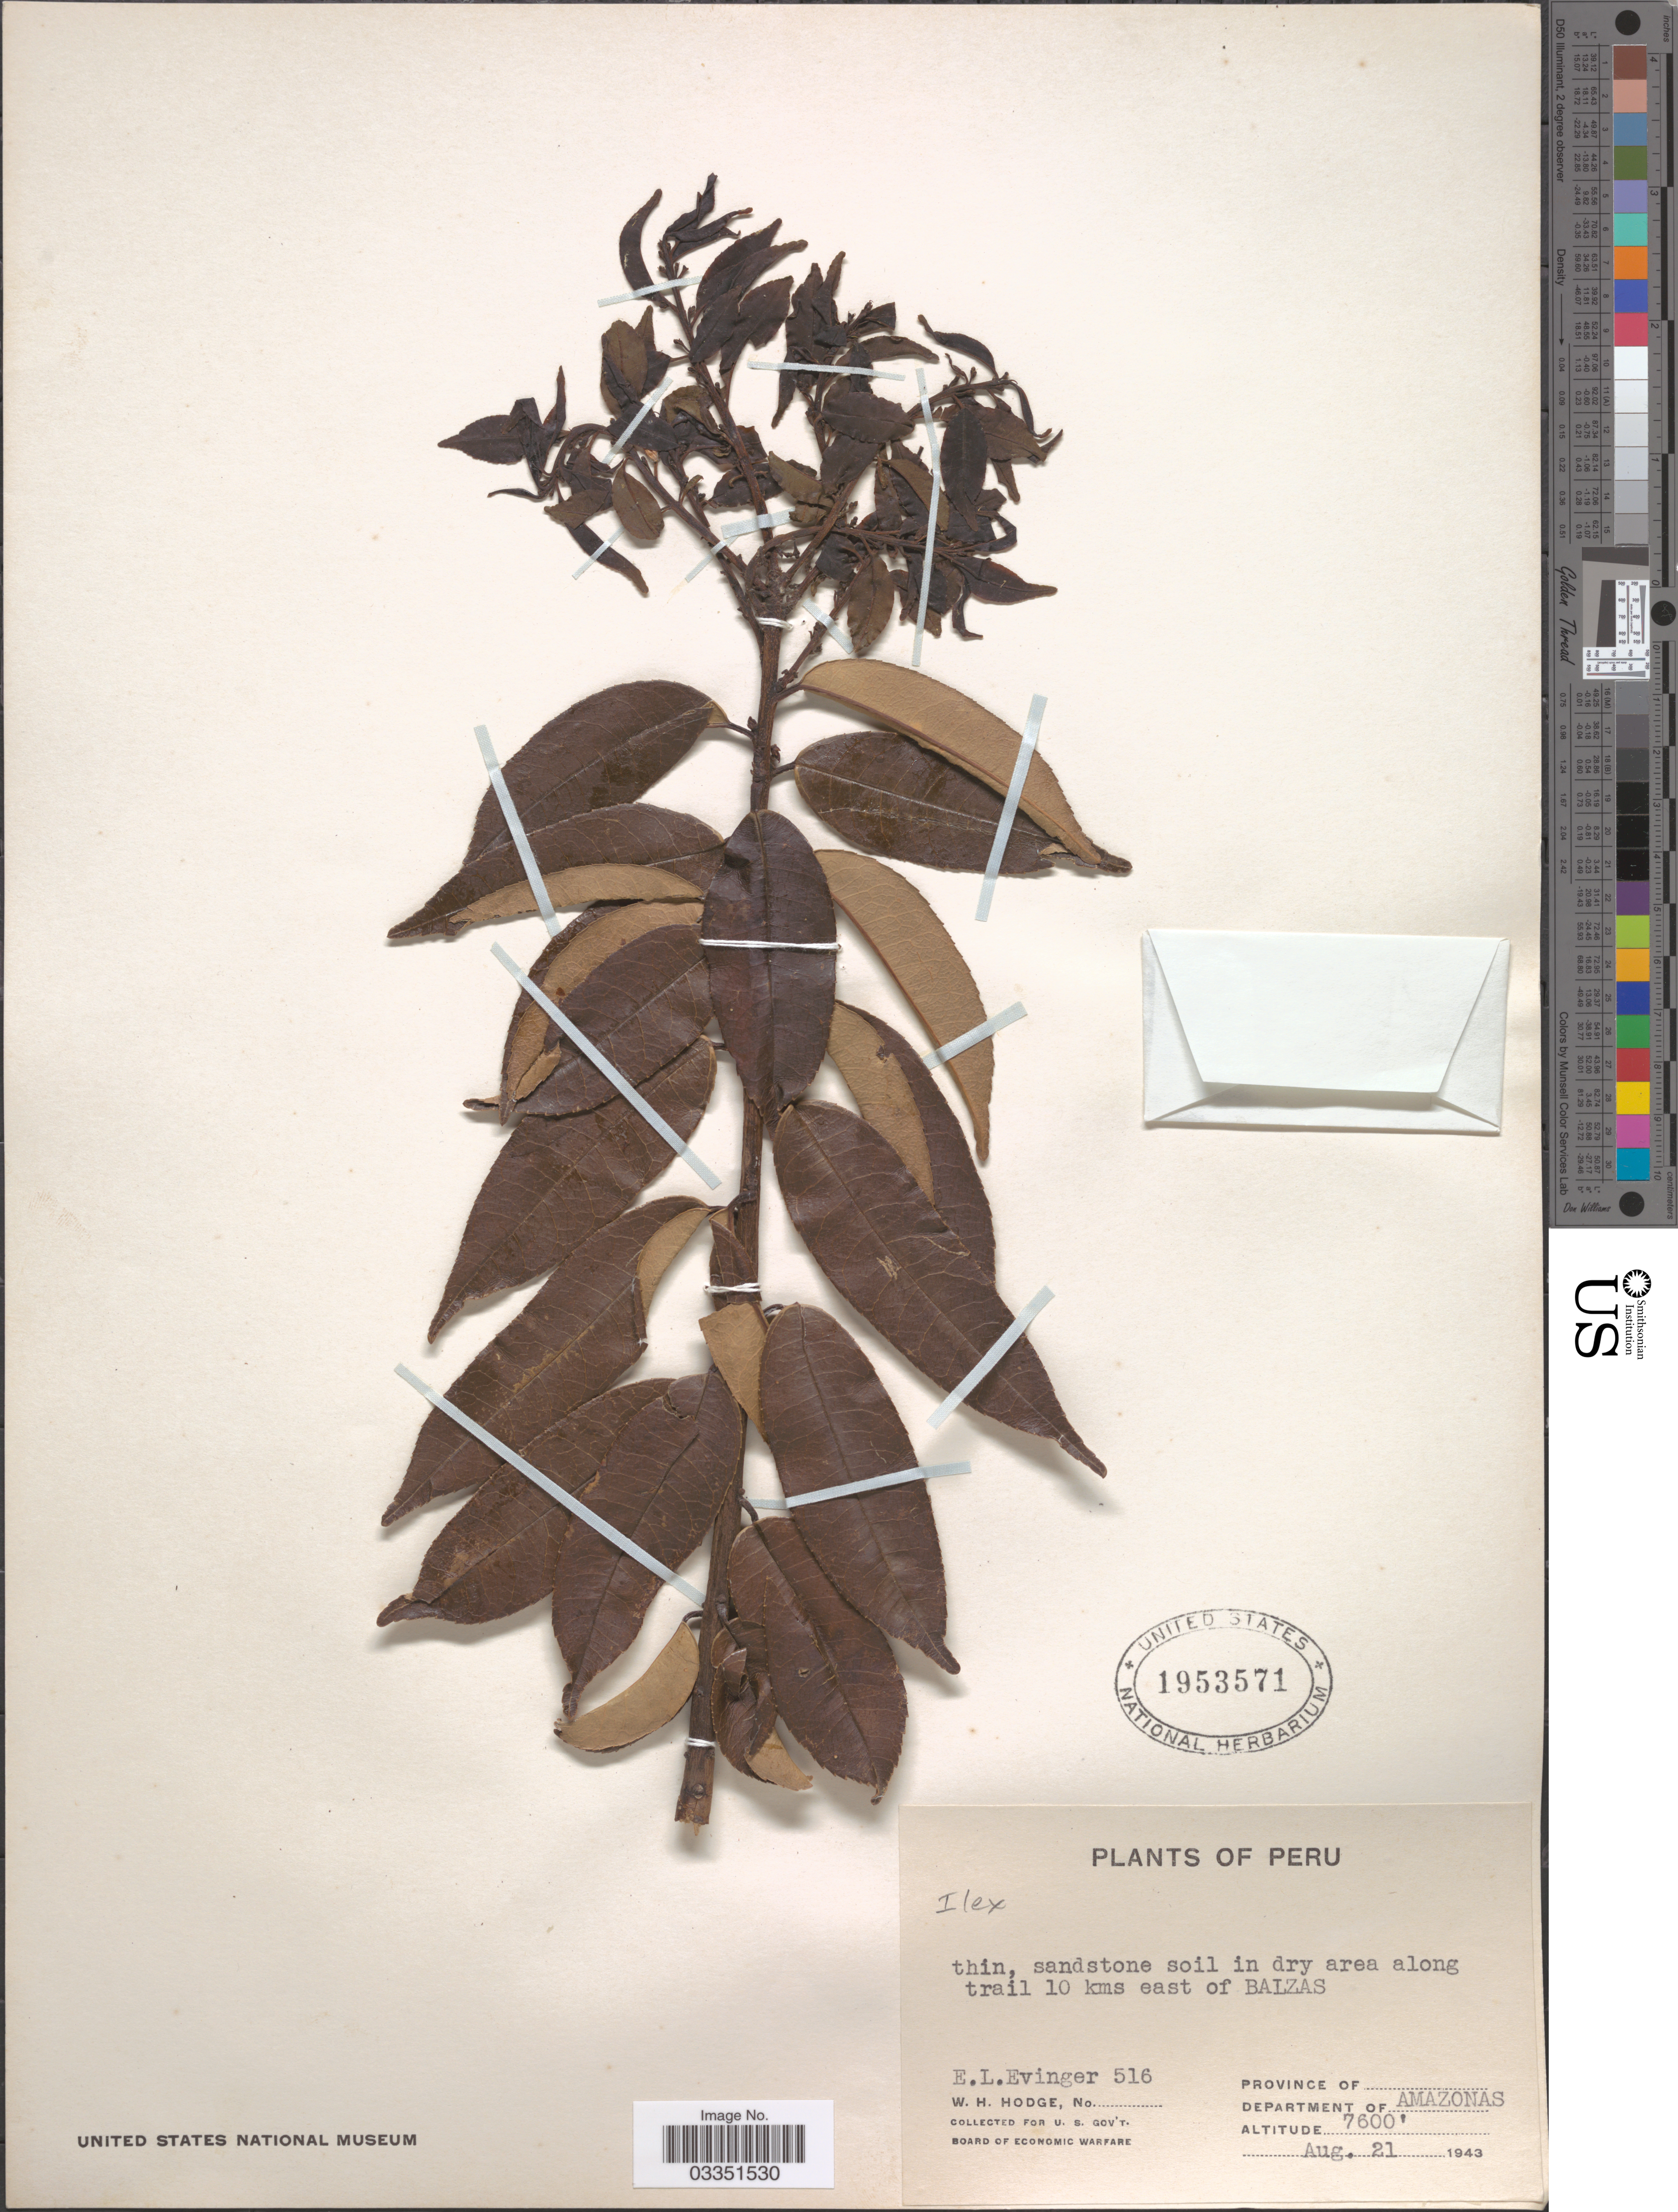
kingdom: Plantae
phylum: Tracheophyta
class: Magnoliopsida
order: Aquifoliales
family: Aquifoliaceae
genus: Ilex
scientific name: Ilex sp.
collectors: E. Evinger & W. Hodge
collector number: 516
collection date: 1943-08-21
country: Peru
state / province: Amazonas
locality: Sandstone soil in dry area along trail 10 kms east of Balzas, Department of Amazonas.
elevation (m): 2316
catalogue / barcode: US 1953571